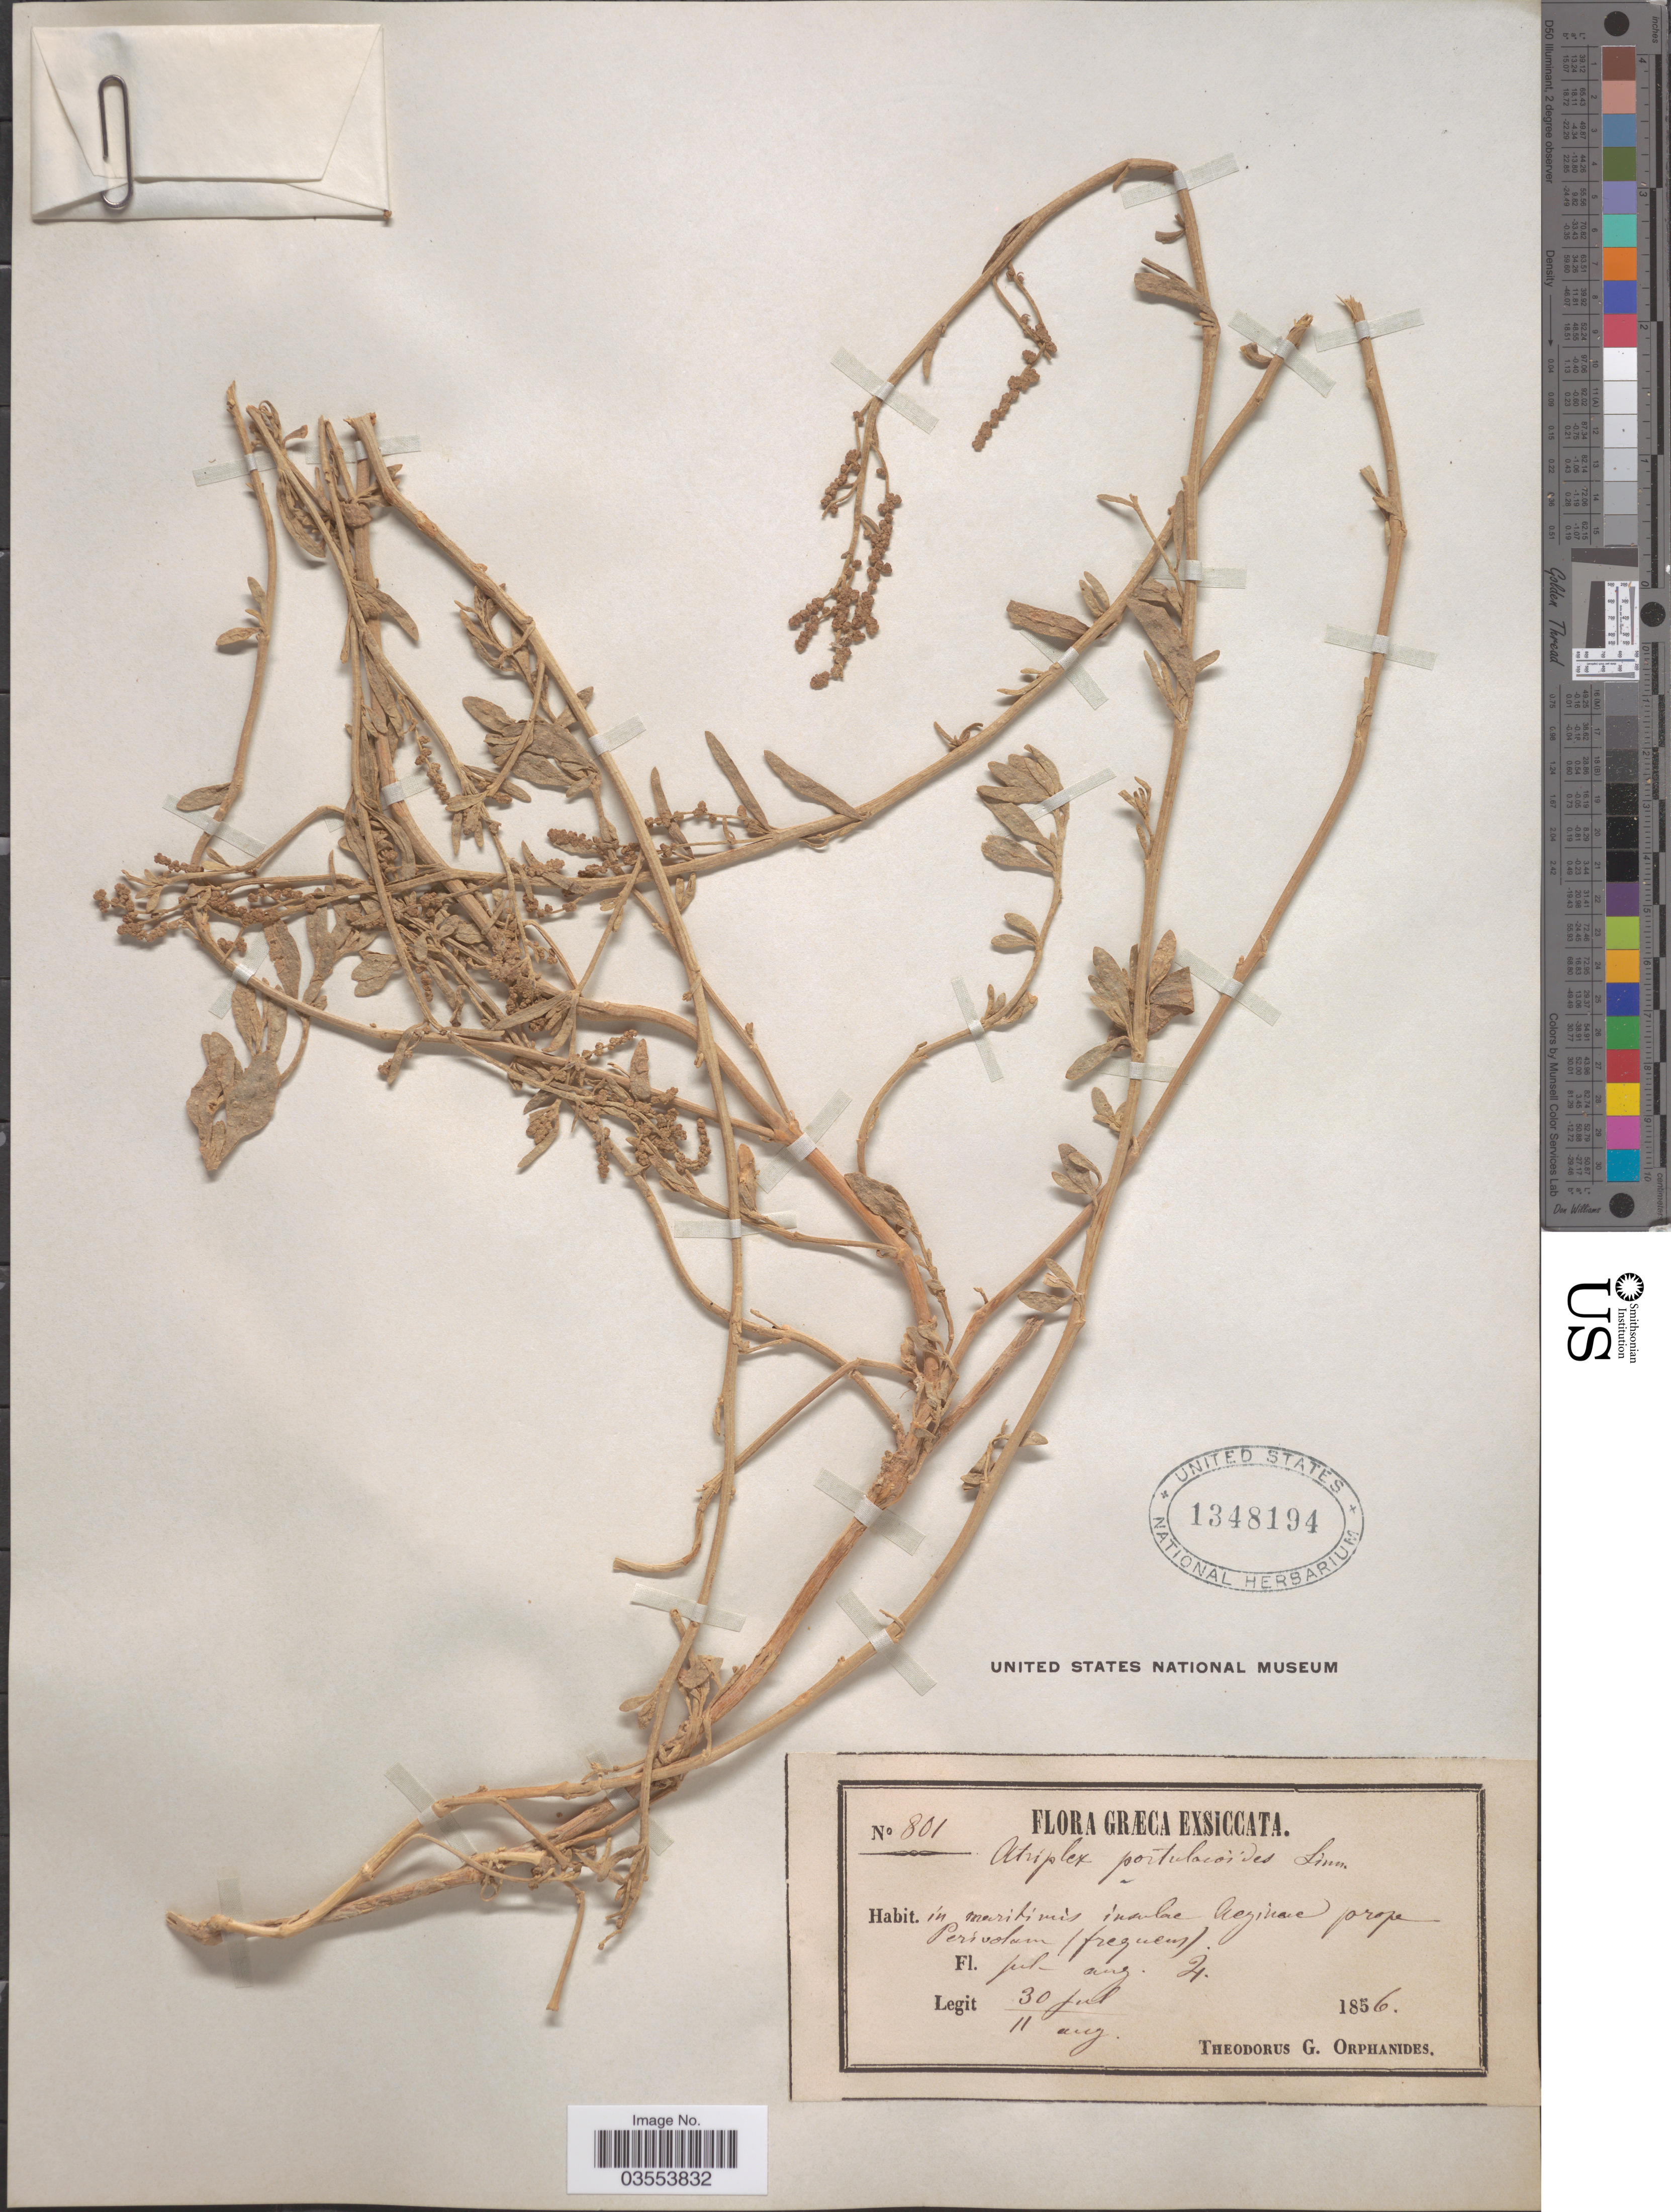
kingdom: Plantae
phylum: Tracheophyta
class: Magnoliopsida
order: Caryophyllales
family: Amaranthaceae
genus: Atriplex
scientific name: Atriplex portulacoides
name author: L.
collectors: T. G. Orphanides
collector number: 801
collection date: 1856-07-30/1856-08-11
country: Greece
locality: In maritimis insulae Aeginae prope Perivolam.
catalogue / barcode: US 1348194